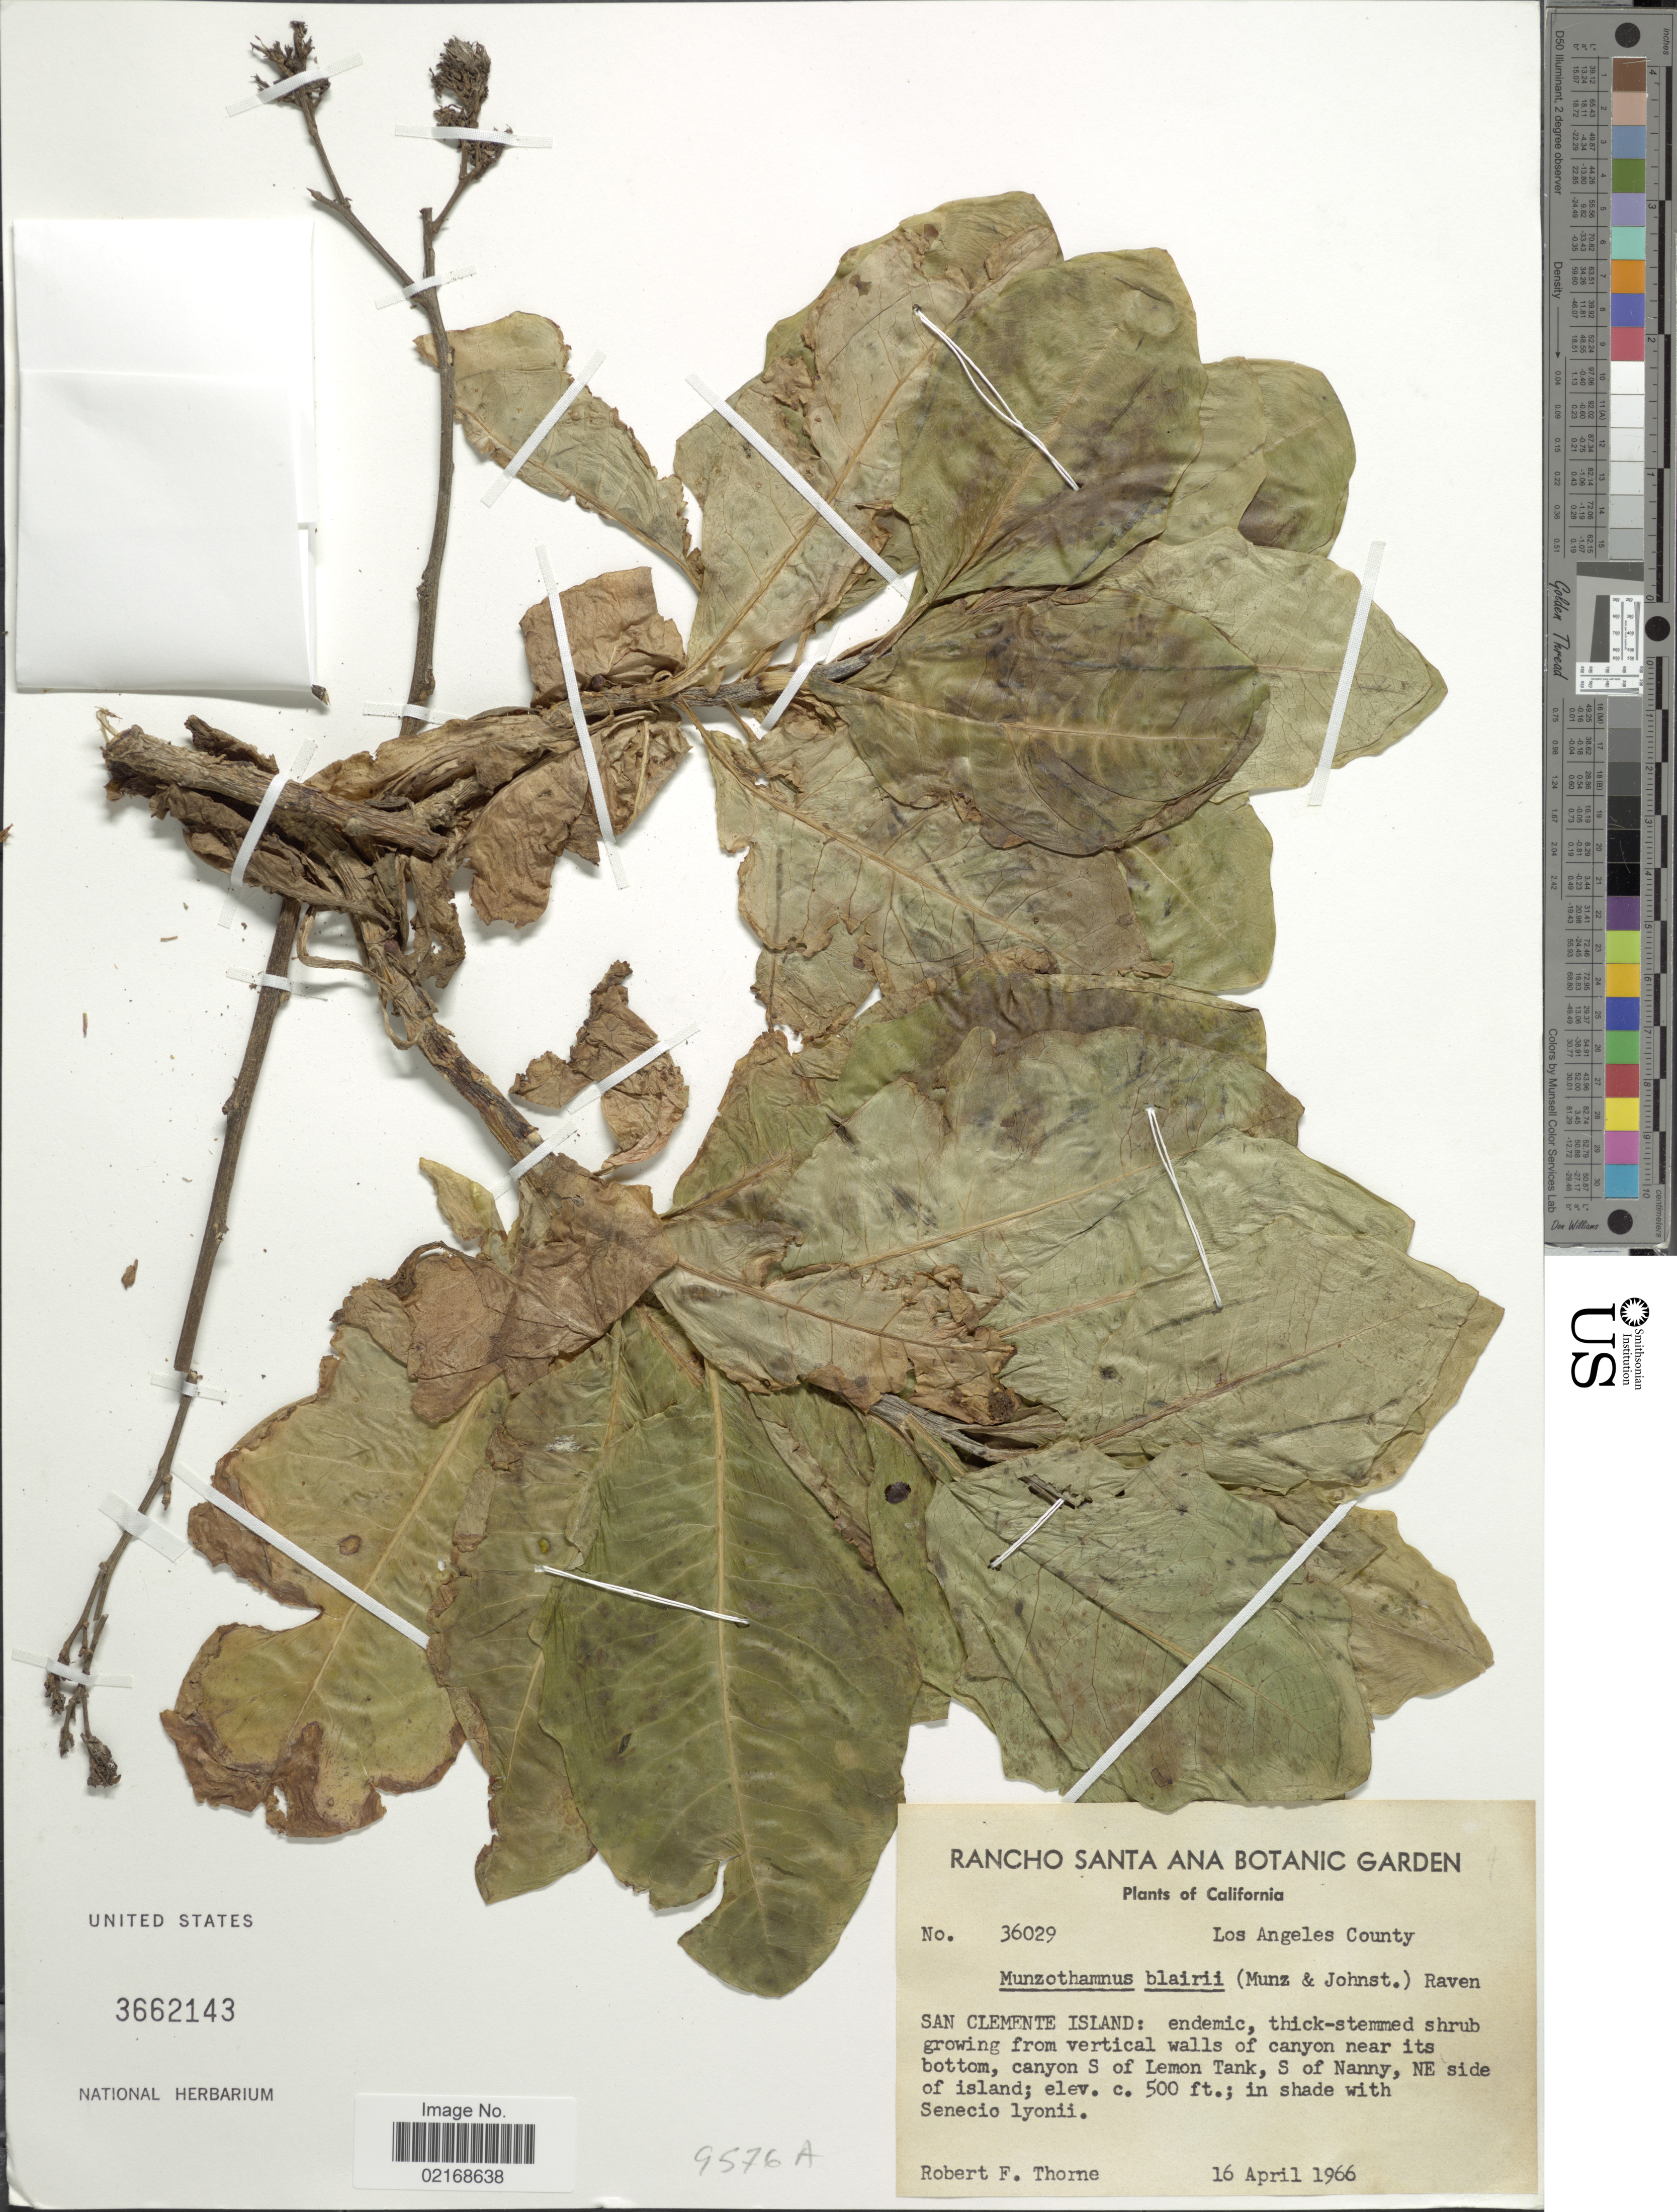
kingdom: Plantae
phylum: Tracheophyta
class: Magnoliopsida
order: Asterales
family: Asteraceae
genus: Munzothamnus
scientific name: Munzothamnus blairii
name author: (Munz & I.M. Johnst.) P.H. Raven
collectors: R. F. Thorne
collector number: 36029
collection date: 1966-04-16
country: United States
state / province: California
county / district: Los Angeles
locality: Rancho Santa Ana, Los Angeles County, San Clemente Island, canyon S of Lemon Tank, S of Nanny, NE side of island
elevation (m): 152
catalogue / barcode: US 3662143